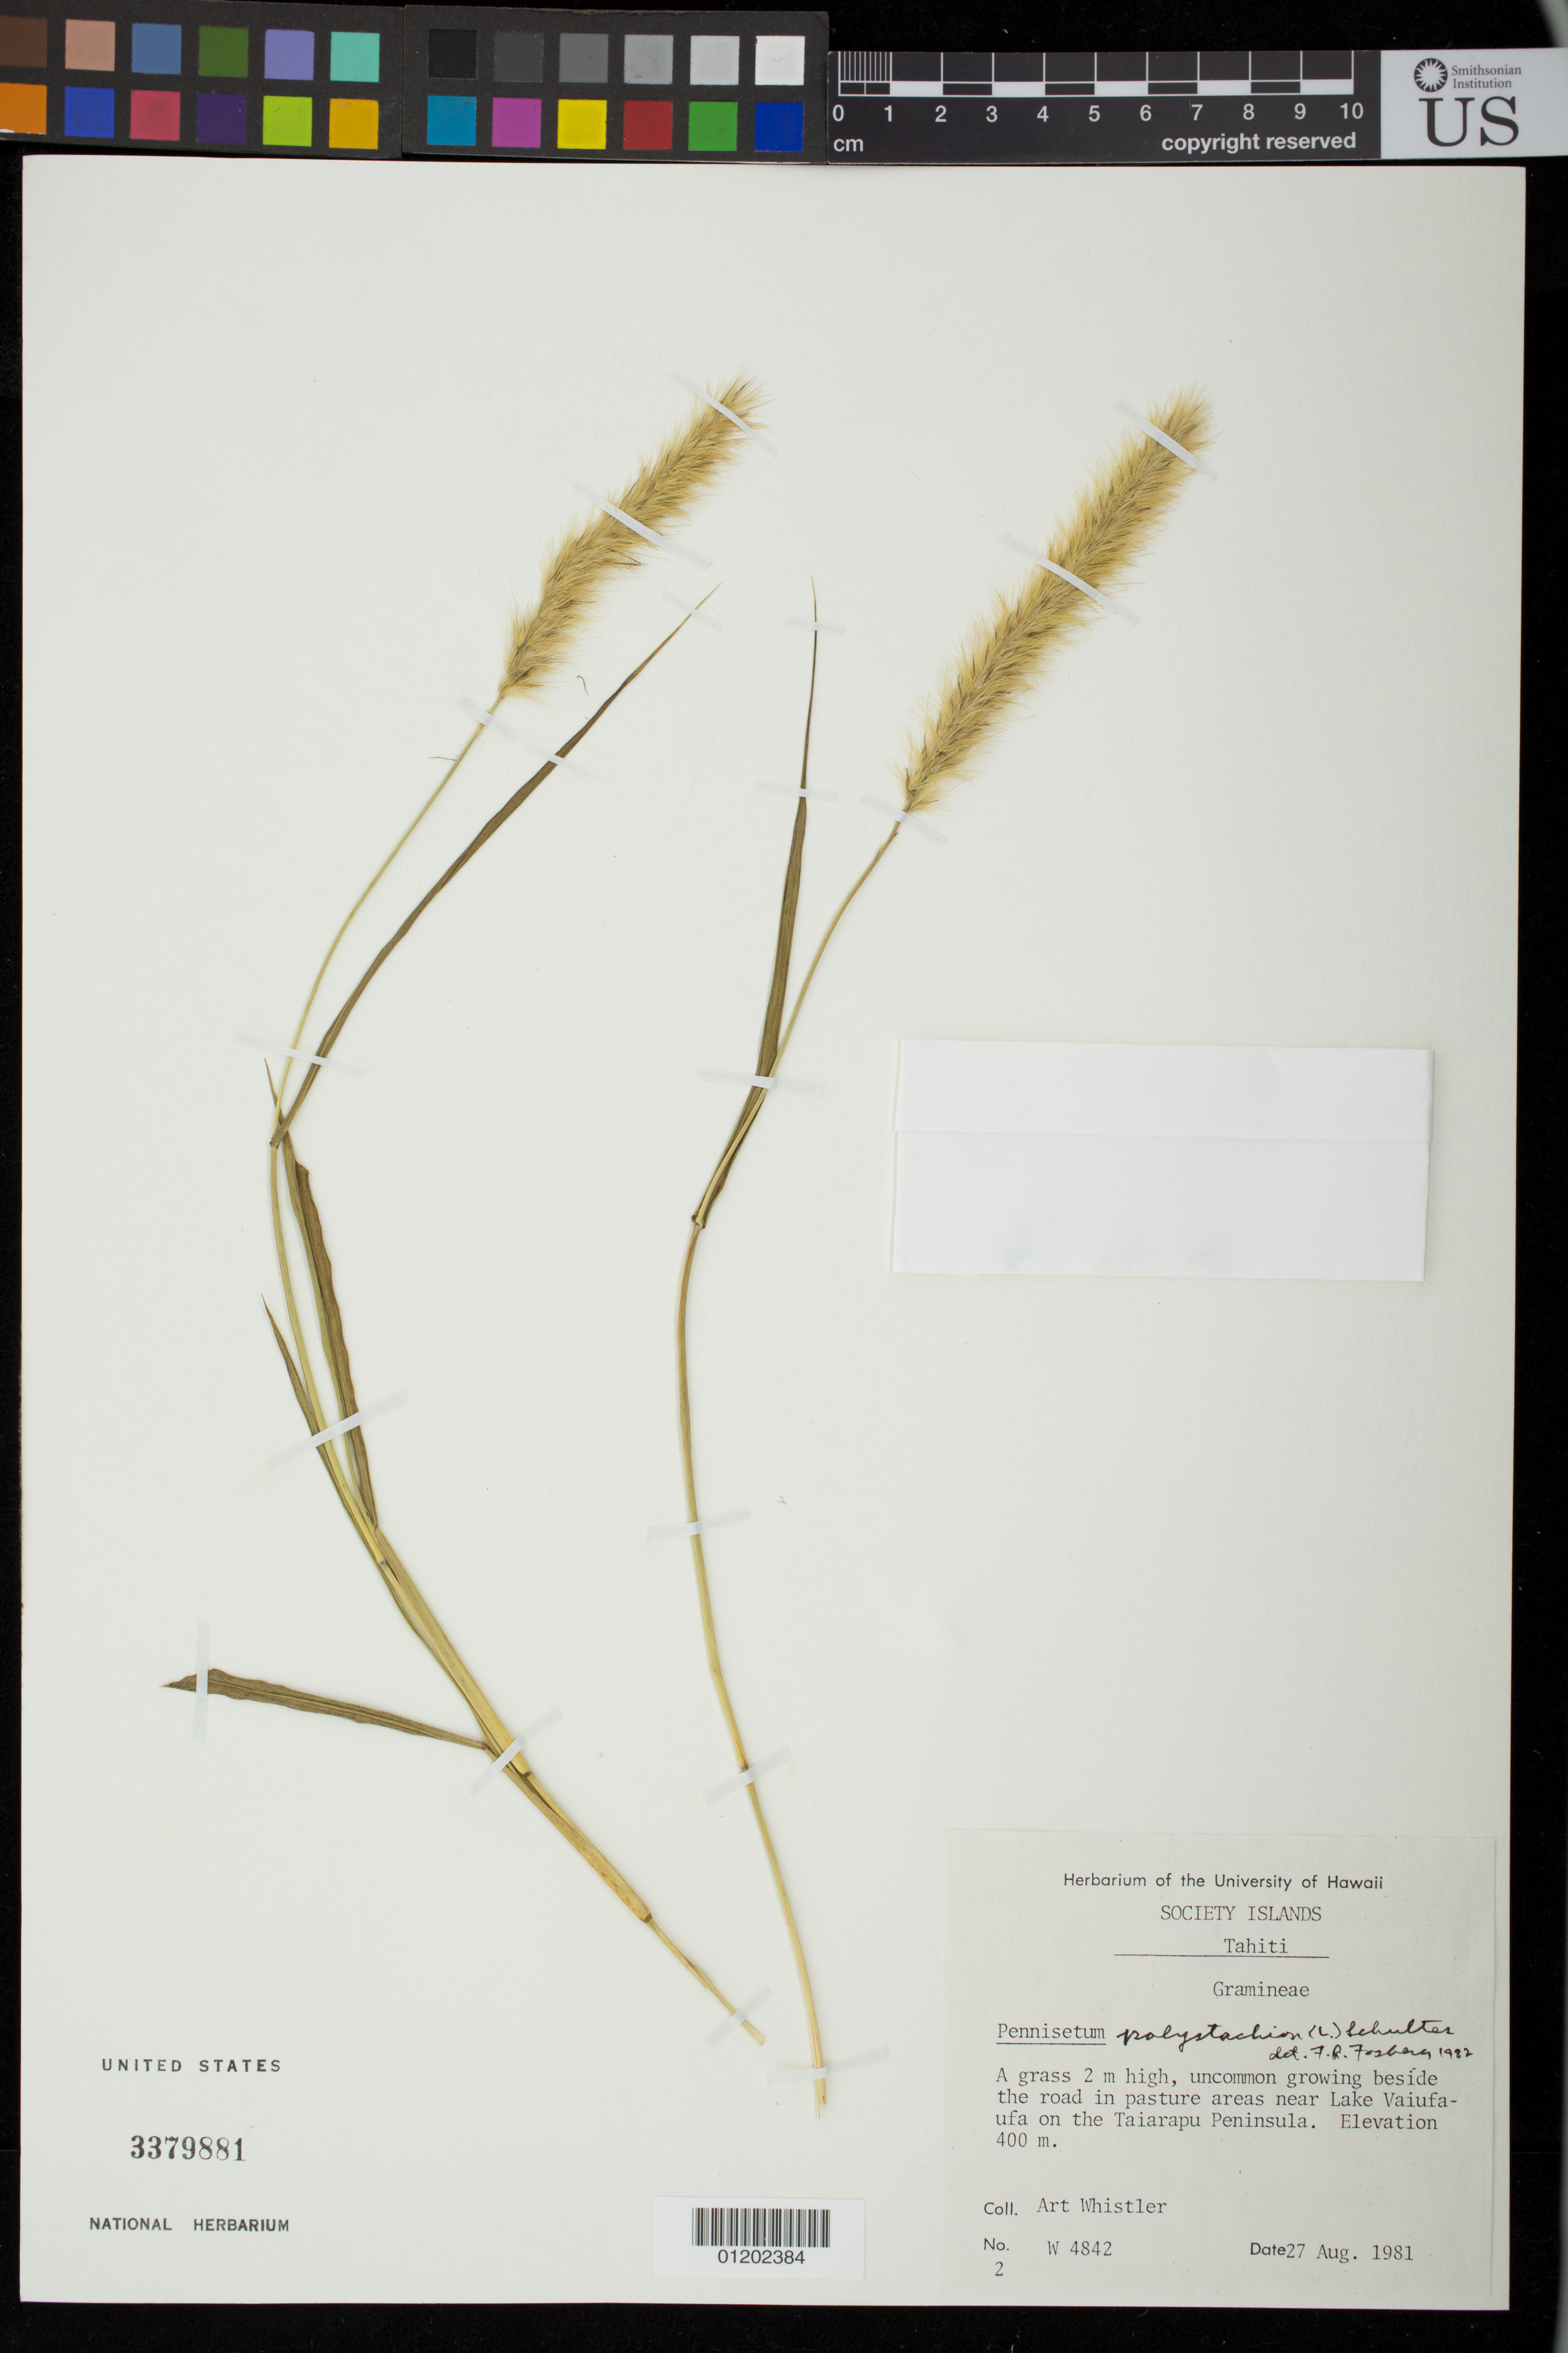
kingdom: Plantae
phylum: Tracheophyta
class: Liliopsida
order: Poales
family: Poaceae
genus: Cenchrus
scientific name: Cenchrus polystachios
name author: (L.) Morrone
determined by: Poaceae Reorganization Project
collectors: A. Whistler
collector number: W4842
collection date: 1981-08-27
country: French Polynesia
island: Tahiti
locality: Near Lake Vaiufaufa on the Taiarapu Peninsula.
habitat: growing beside the road in pasture areas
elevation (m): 400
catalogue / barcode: US 3379881